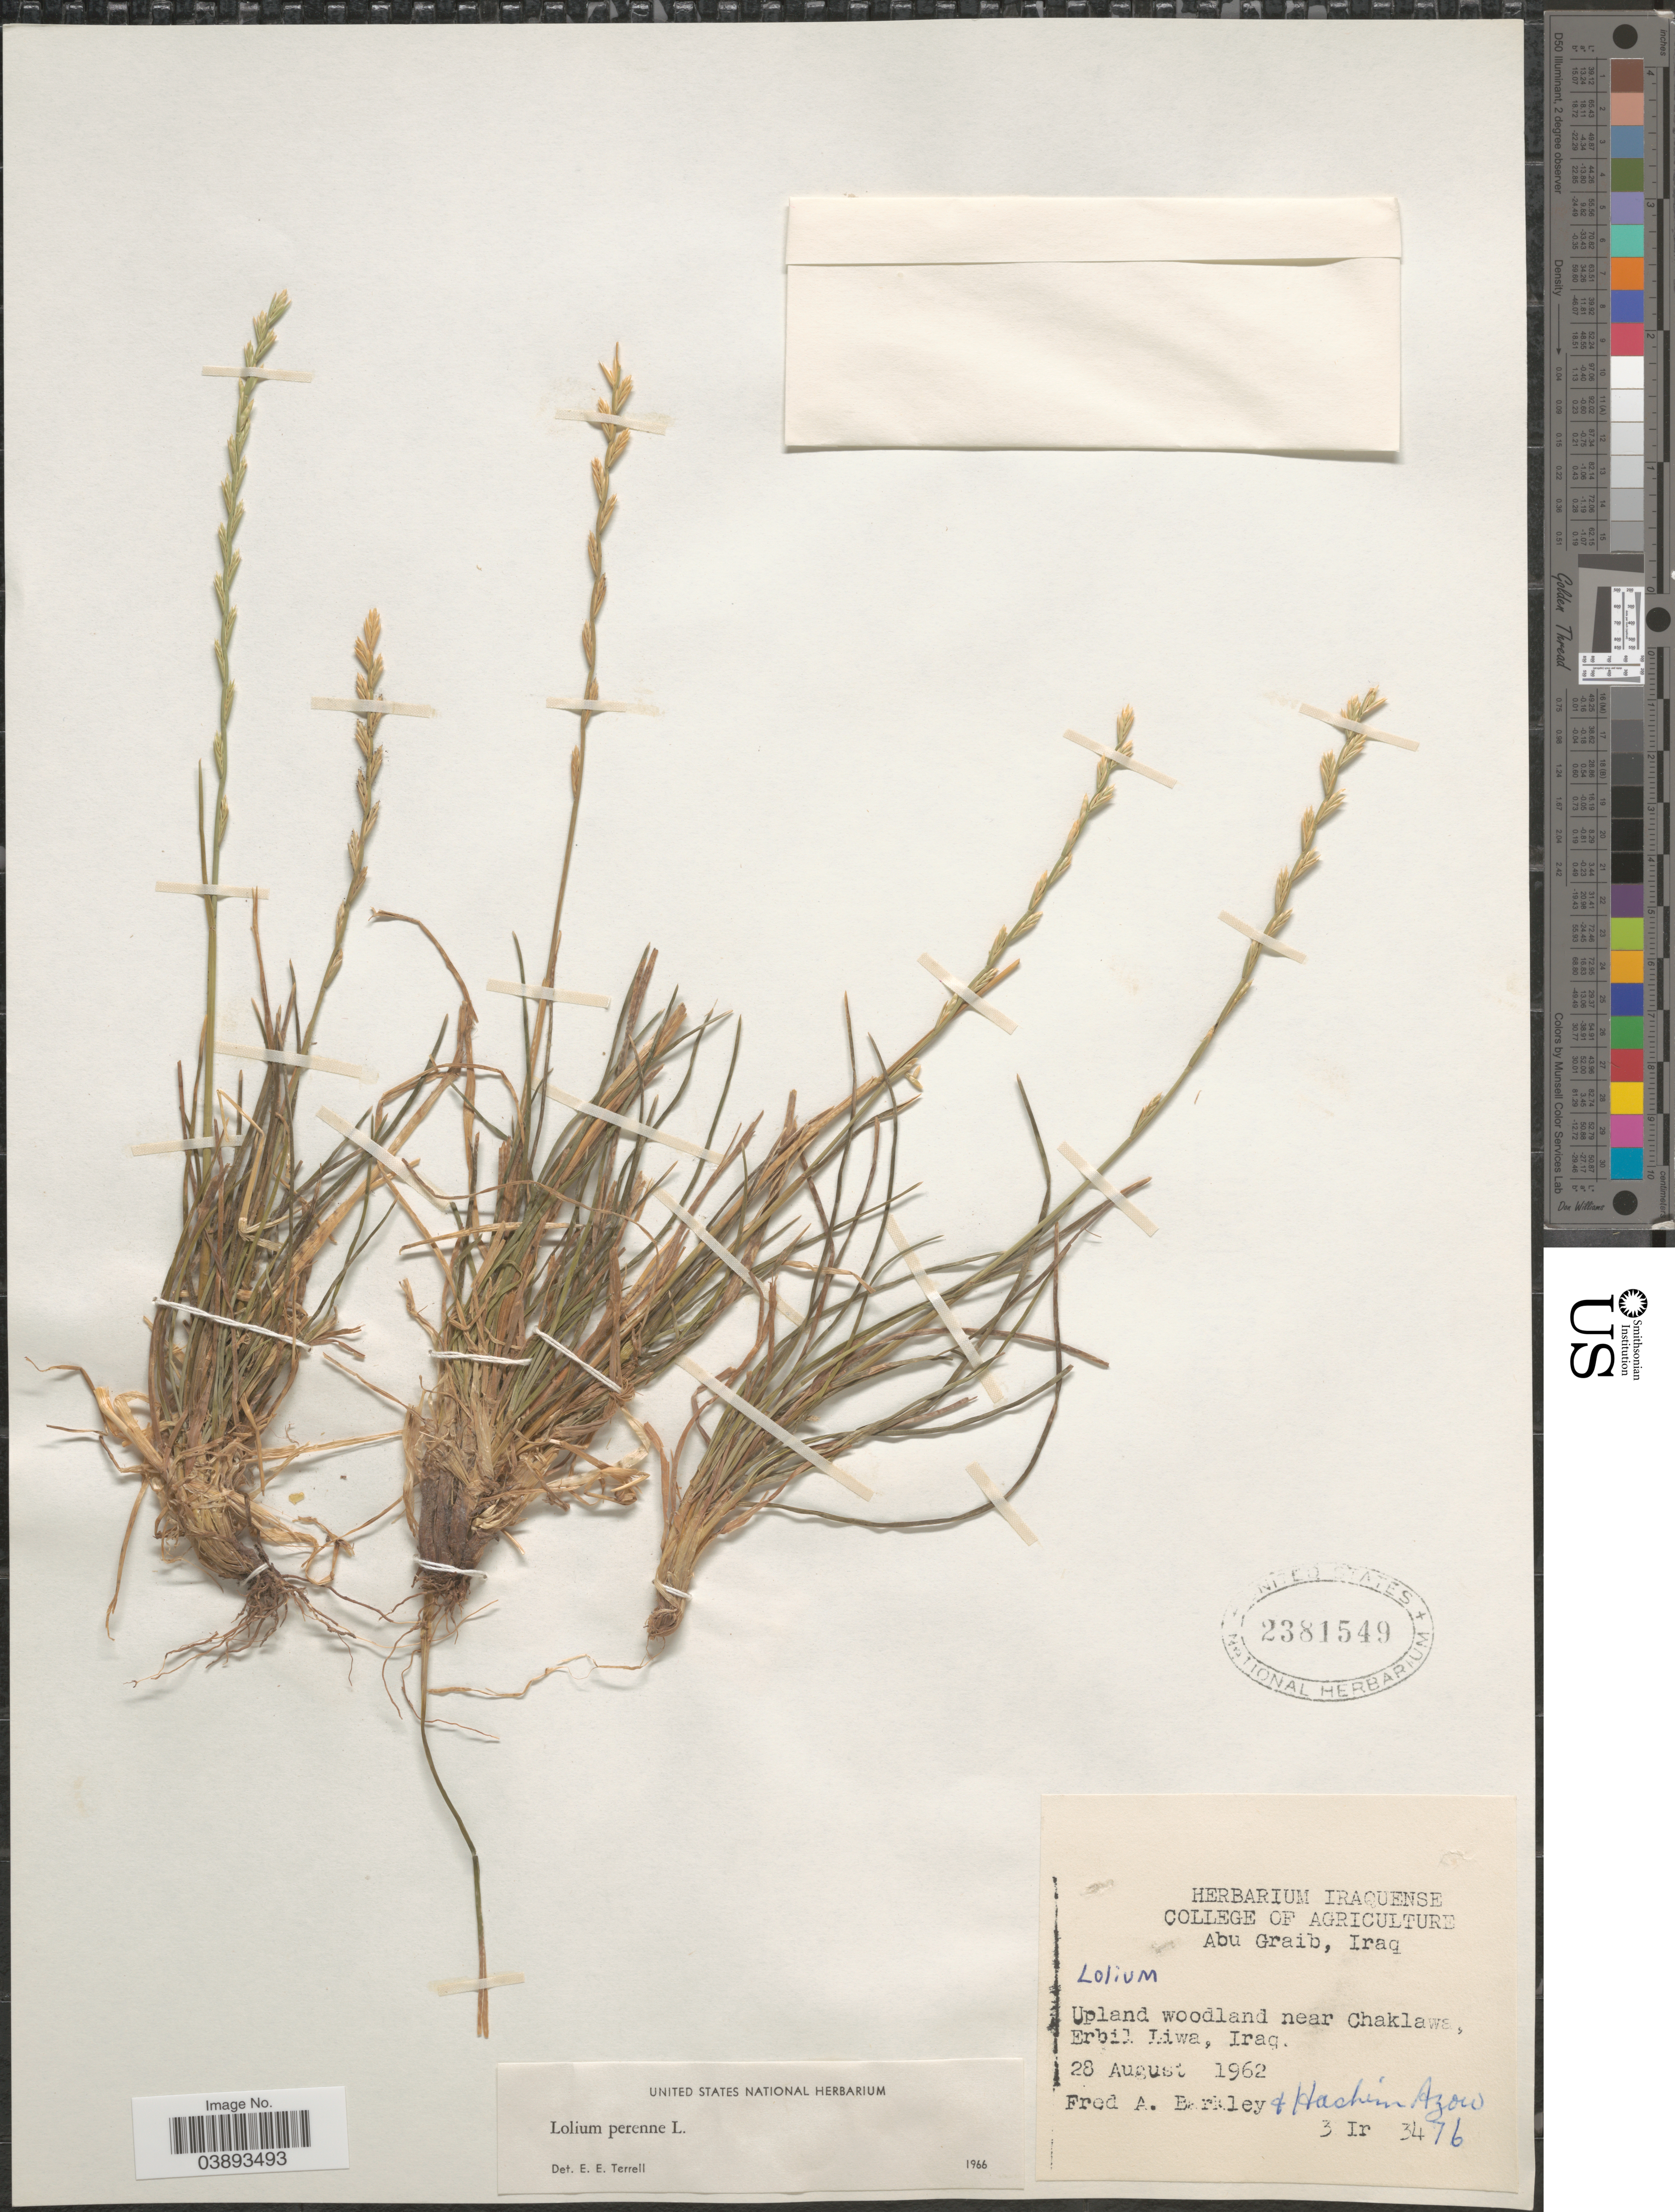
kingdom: Plantae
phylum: Tracheophyta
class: Liliopsida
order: Poales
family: Poaceae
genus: Lolium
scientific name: Lolium perenne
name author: L.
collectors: F. A. Barkley & H. Azow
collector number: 3Ir3476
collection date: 1962-08-28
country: Iraq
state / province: Arbīl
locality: Upland woodland near Chaklawa, Erbil Liwa.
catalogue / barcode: US 2381549